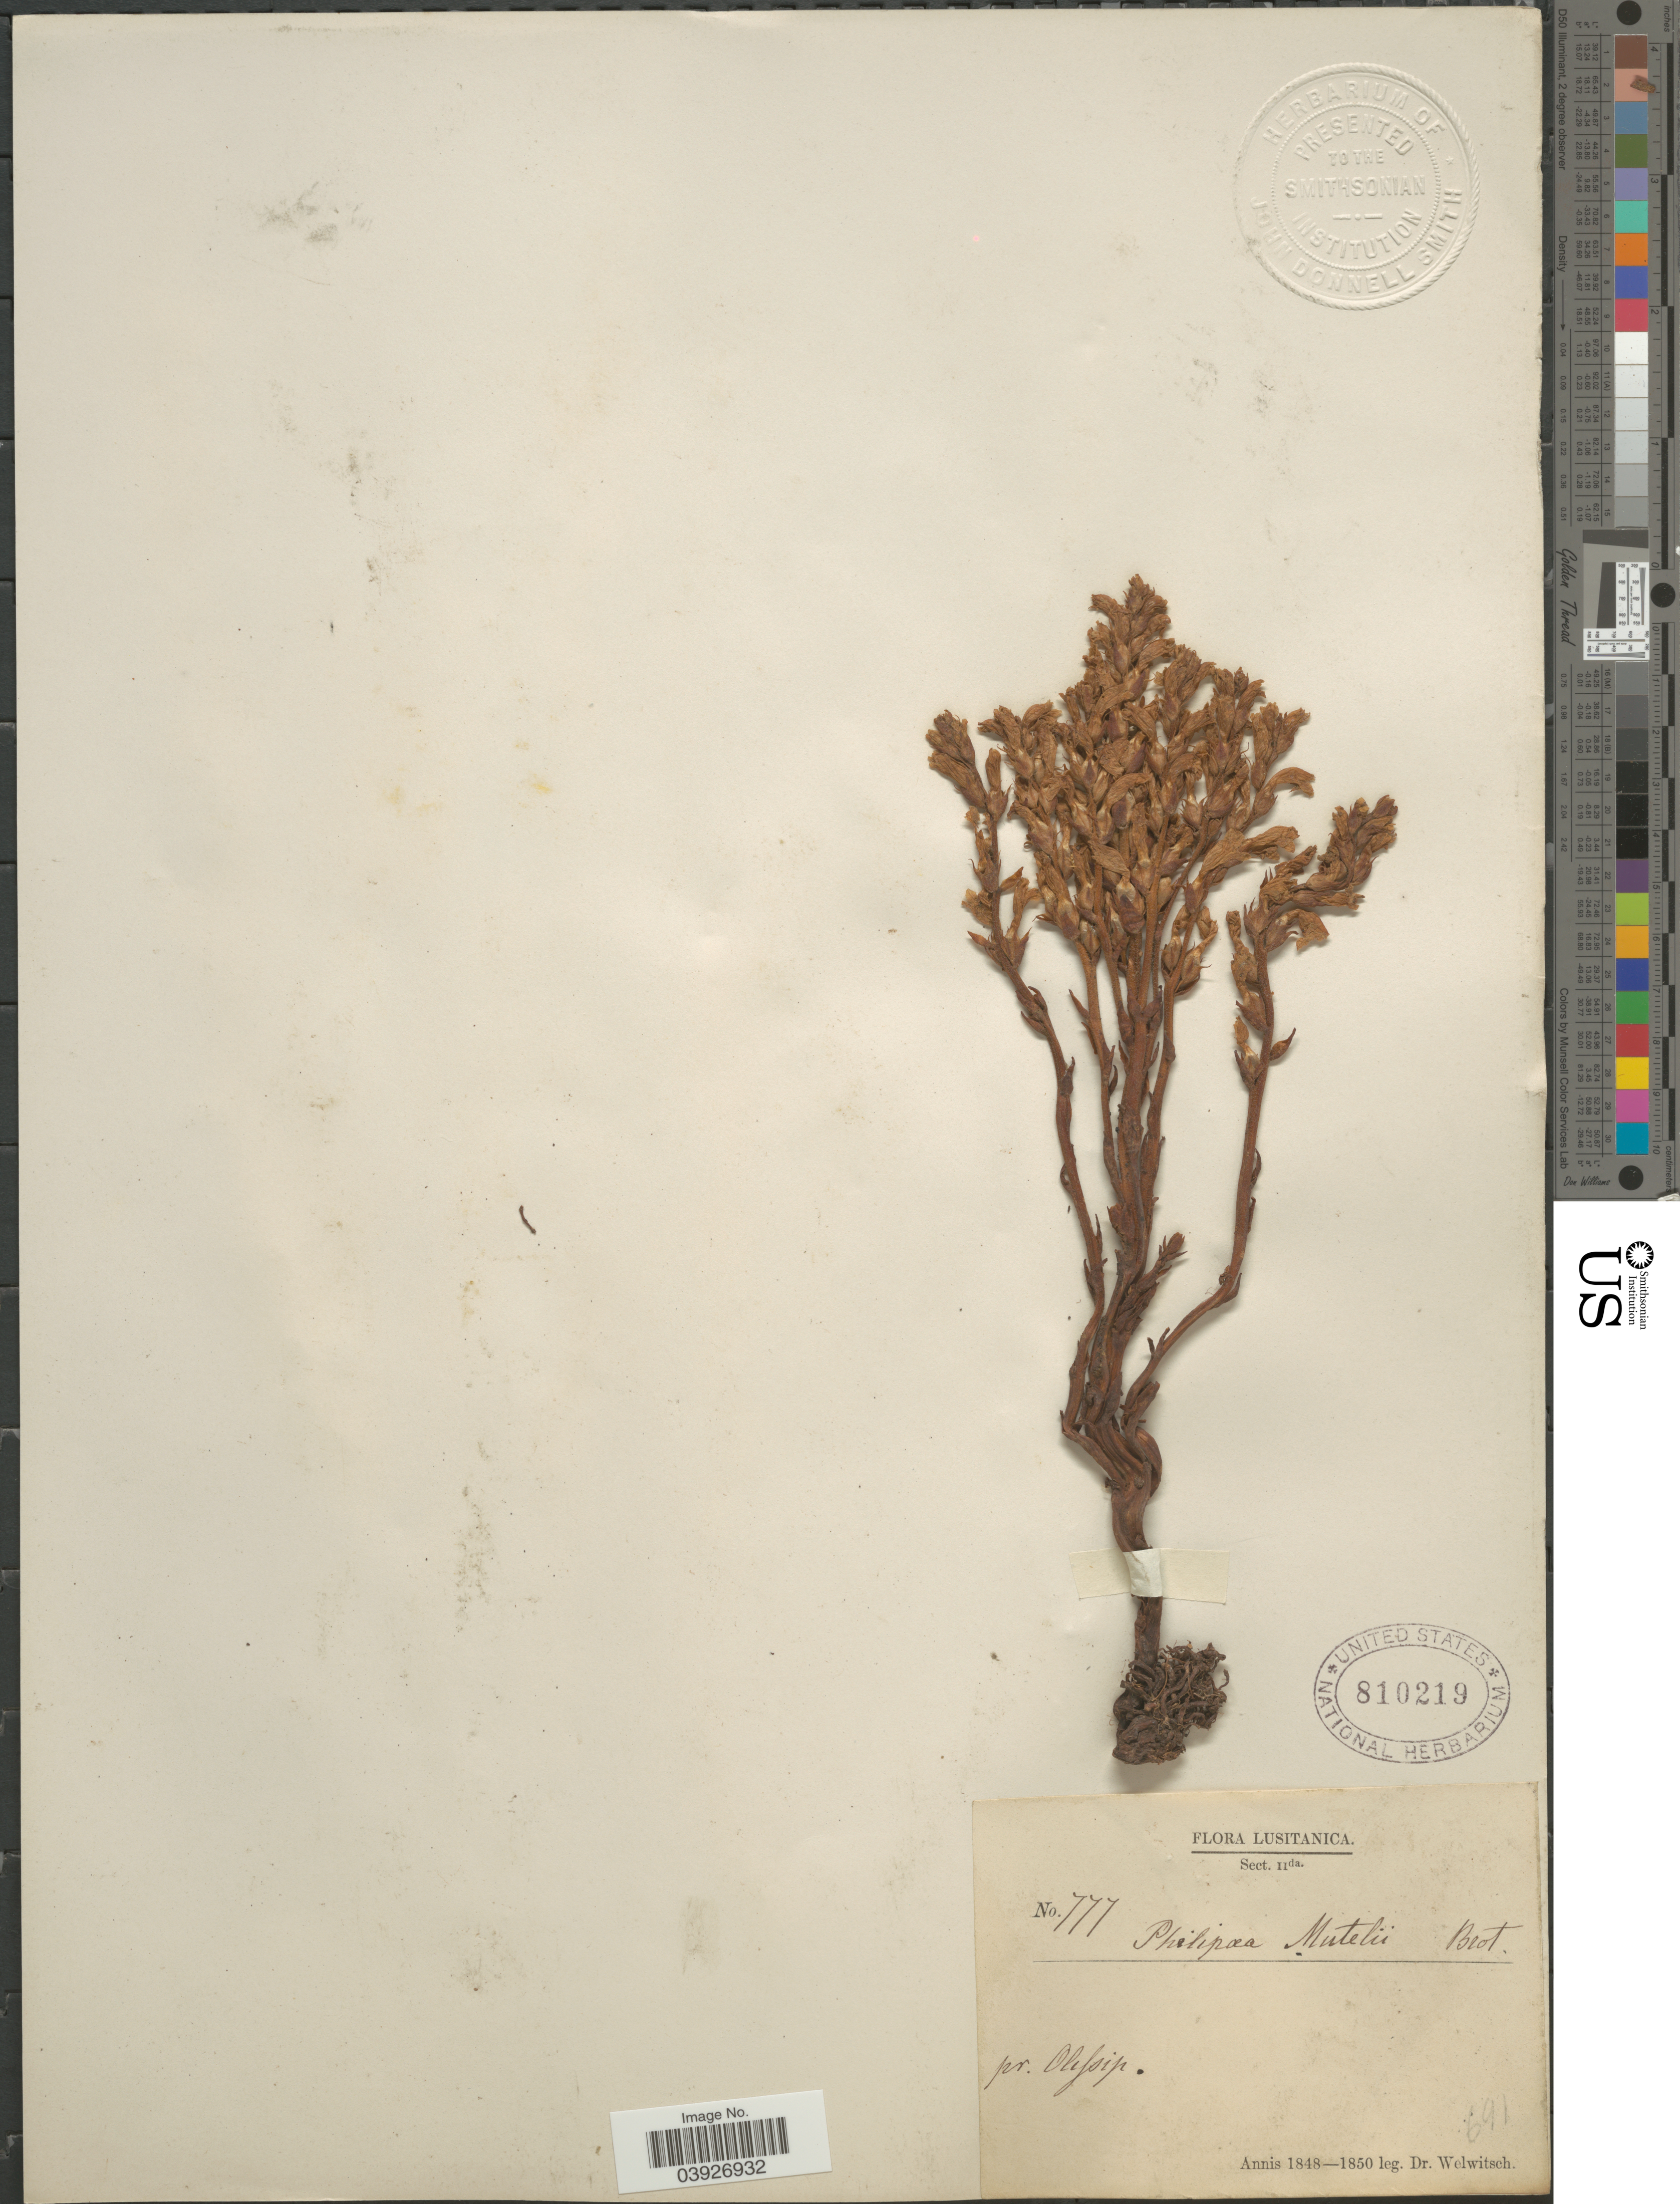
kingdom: Plantae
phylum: Tracheophyta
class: Magnoliopsida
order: Lamiales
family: Orobanchaceae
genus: Orobanche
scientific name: Orobanche mutelii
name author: F.W. Schultz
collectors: -. Welwitsch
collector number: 777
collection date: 1848/1850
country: Portugal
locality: Lusitanica. Pr. Olissip.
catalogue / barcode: US 810219